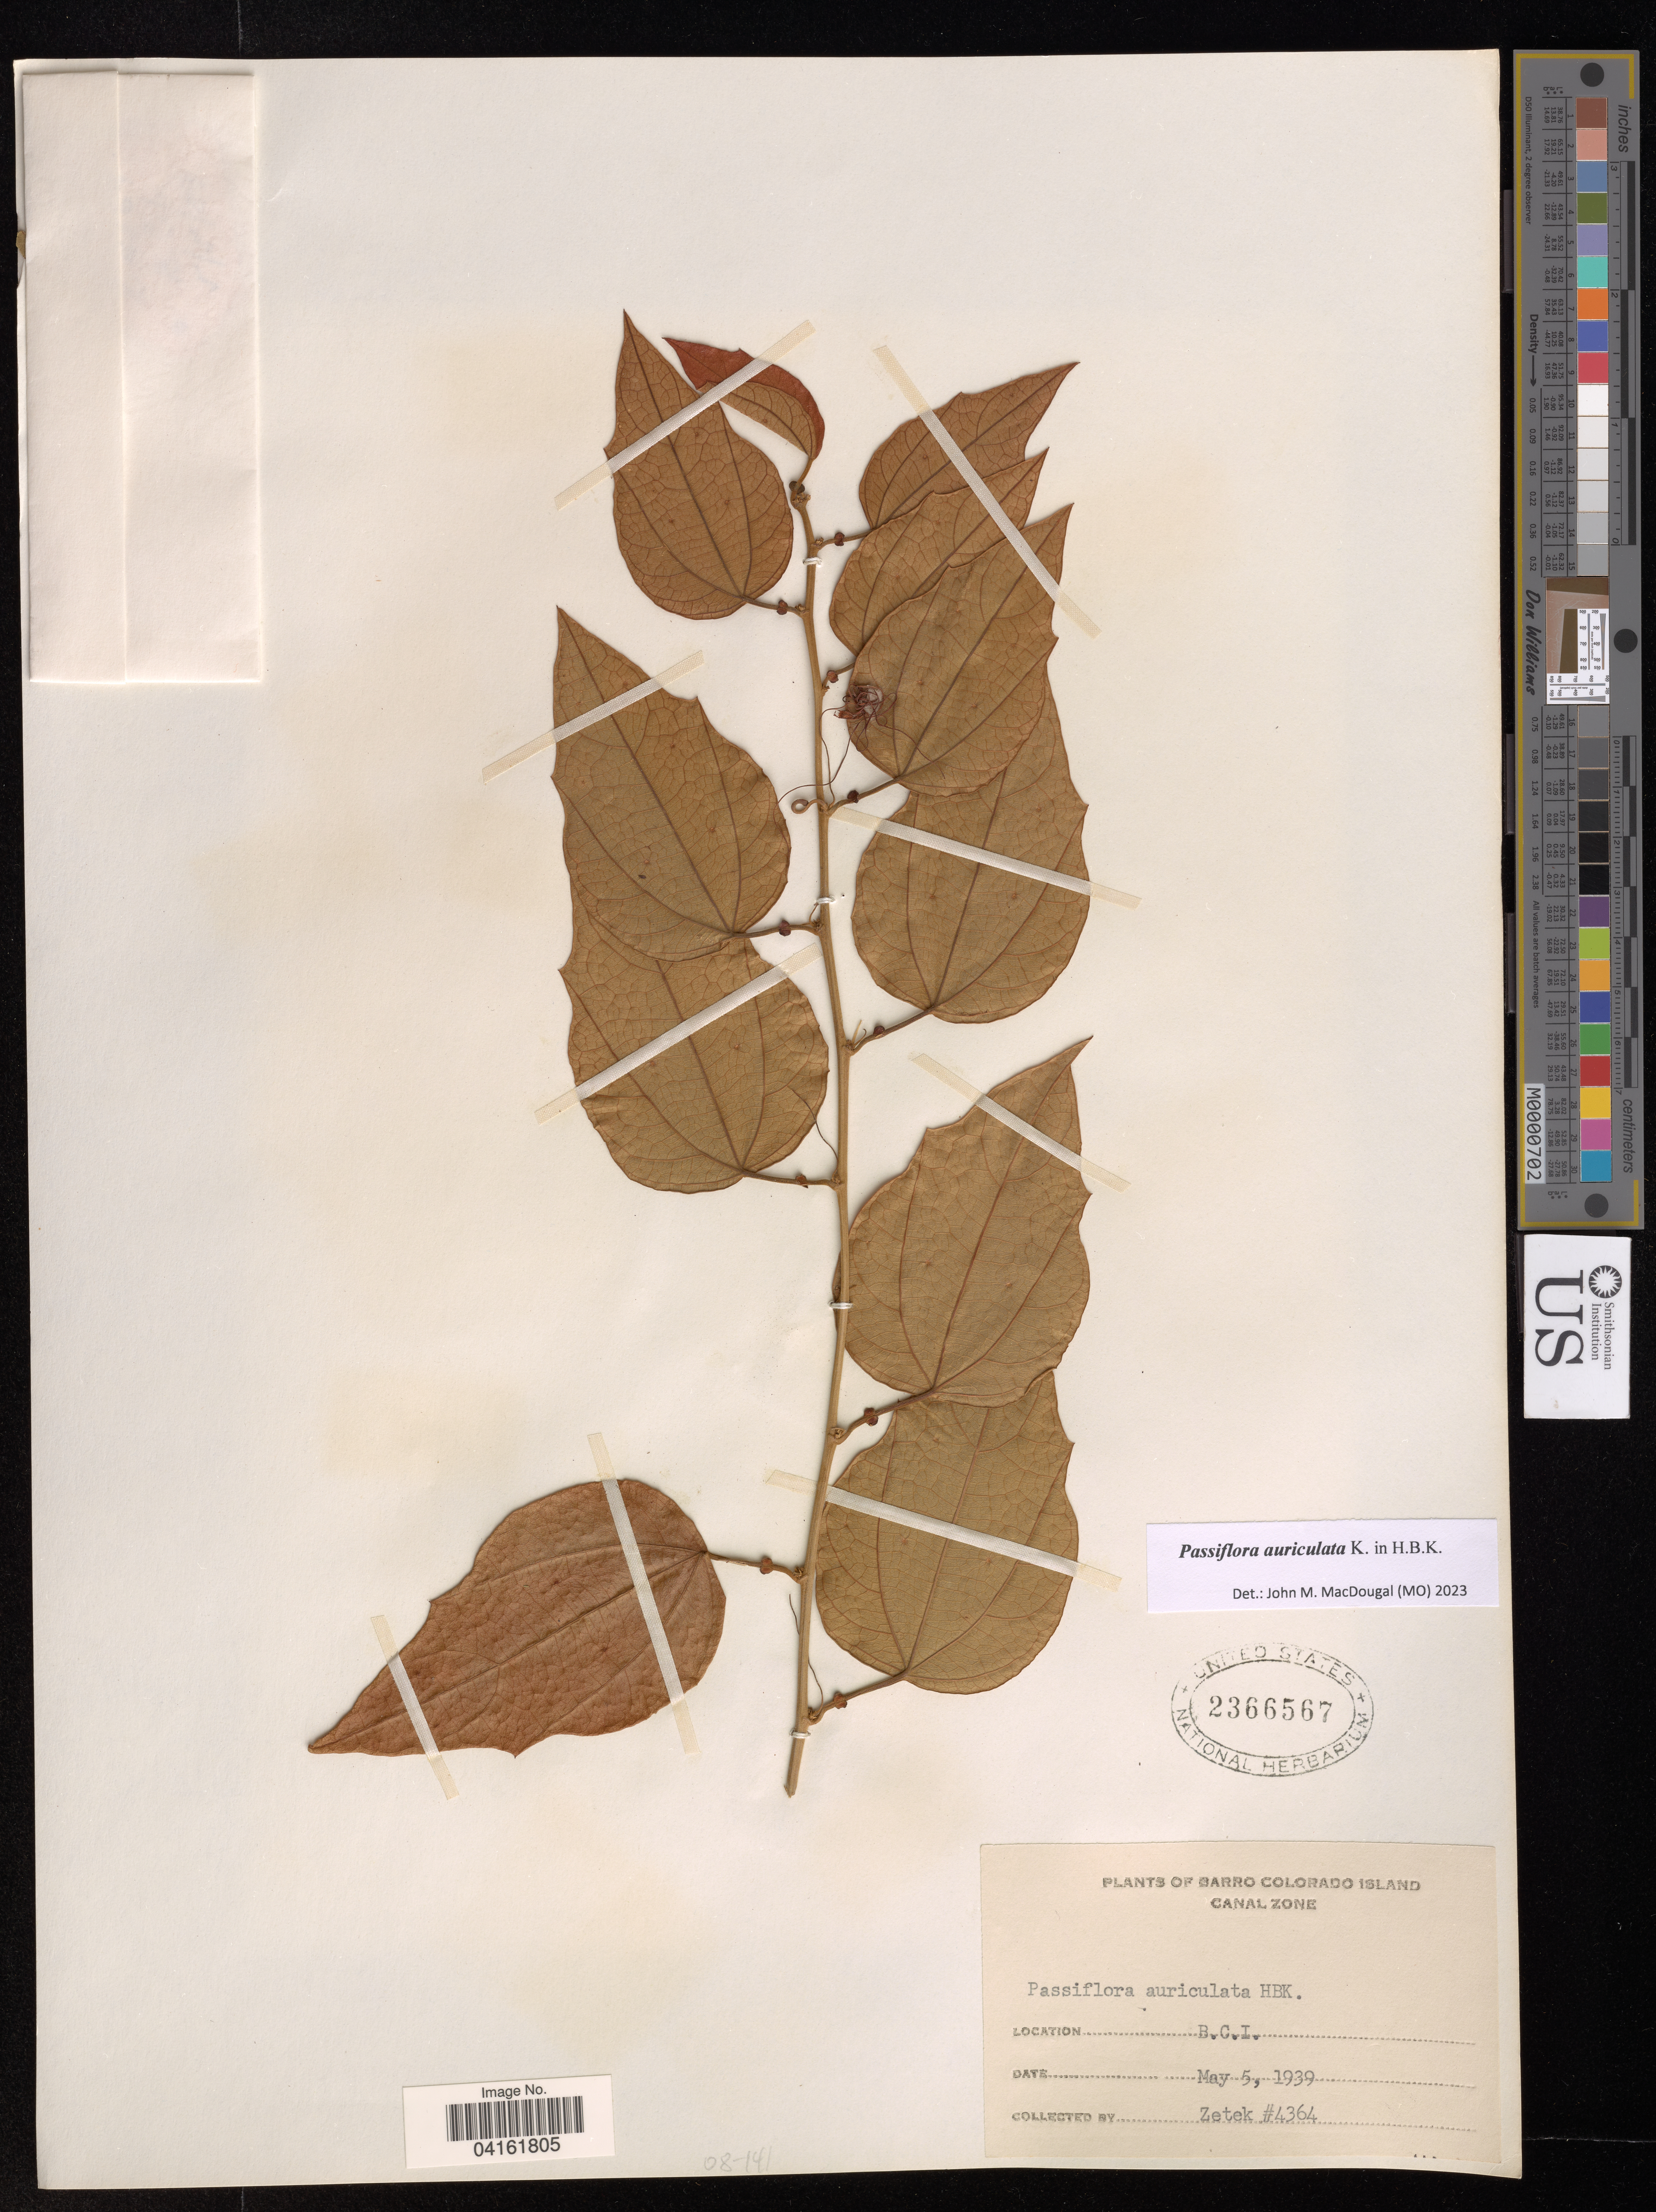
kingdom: Plantae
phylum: Tracheophyta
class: Magnoliopsida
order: Malpighiales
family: Passifloraceae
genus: Passiflora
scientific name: Passiflora auriculata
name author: Kunth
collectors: -. Zetek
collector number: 4364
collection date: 1939-05-05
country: Panama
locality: Barro Colorado Island. Canal Zone.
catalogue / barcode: US 2366567